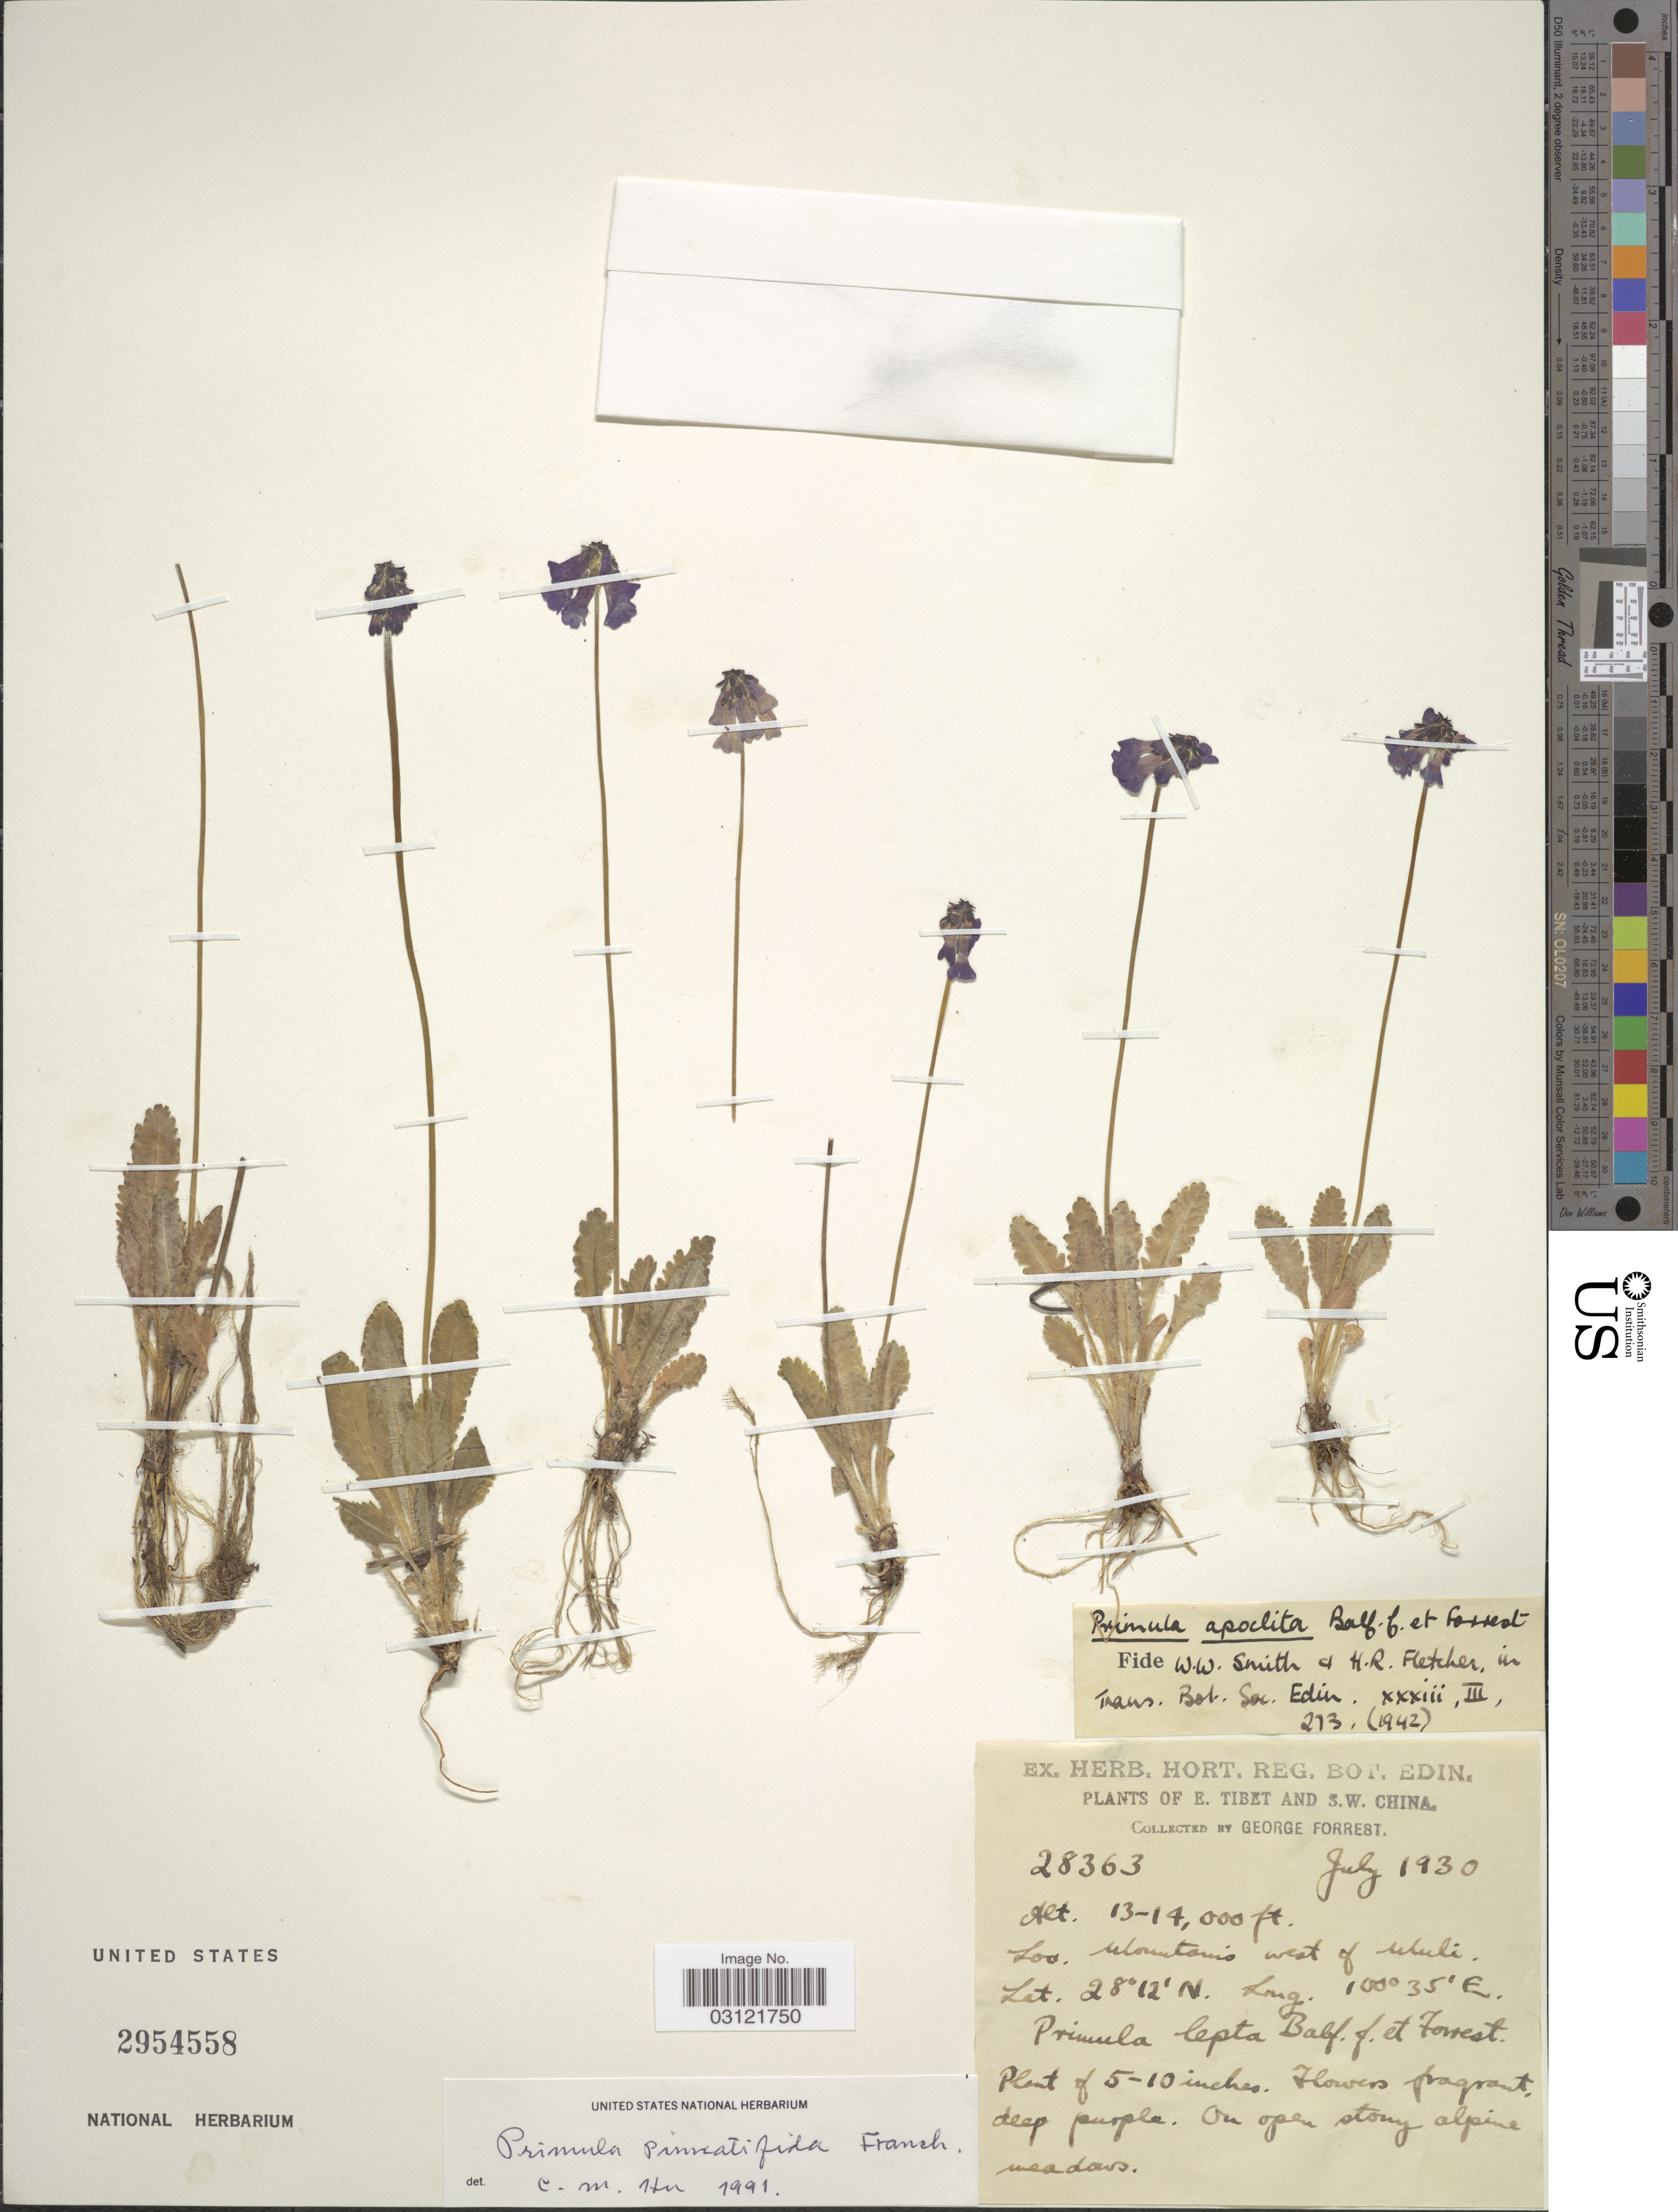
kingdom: Plantae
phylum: Tracheophyta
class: Magnoliopsida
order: Ericales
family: Primulaceae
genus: Primula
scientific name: Primula pinnatifida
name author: Franch.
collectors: G. Forrest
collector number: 28363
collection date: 1930-07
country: China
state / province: Xizang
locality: E. Tibet and S.W. China, Mountains west of Ululi.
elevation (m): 3962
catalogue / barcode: US 2954558